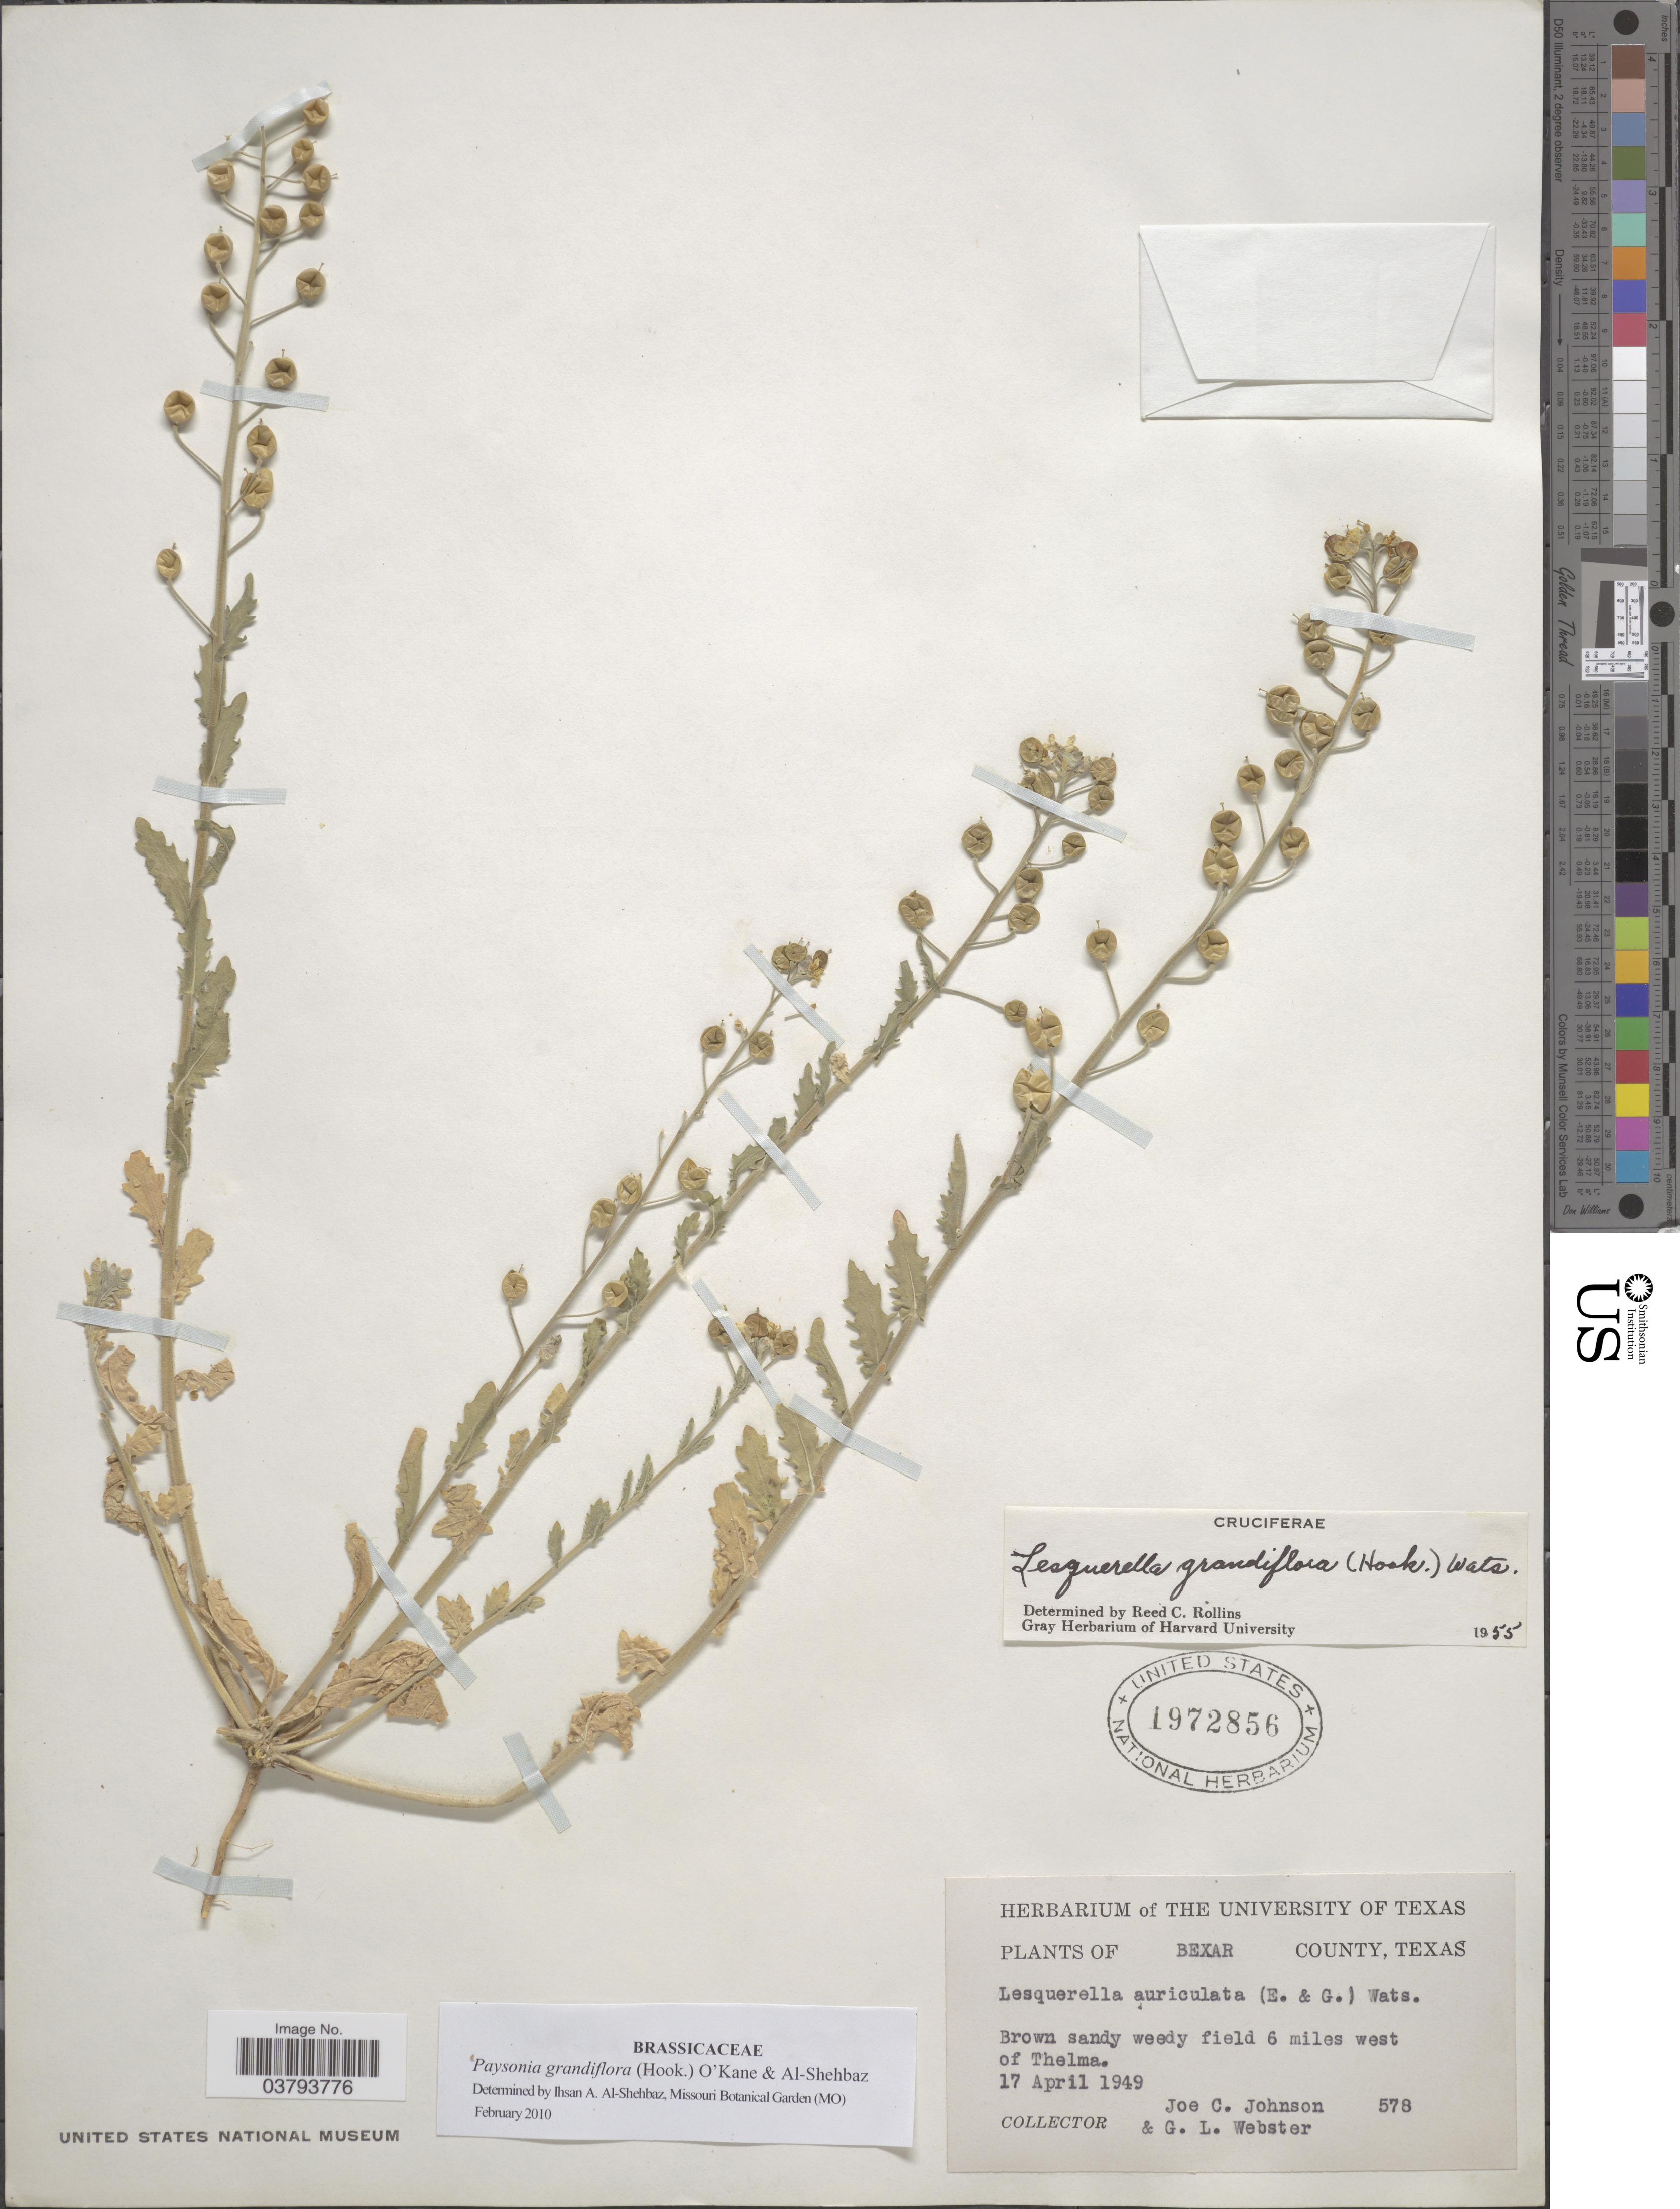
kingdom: Plantae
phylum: Tracheophyta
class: Magnoliopsida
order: Brassicales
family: Brassicaceae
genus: Lesquerella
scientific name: Lesquerella grandiflora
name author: S. Watson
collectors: J. C. Johnson & G. L. Webster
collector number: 578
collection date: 1949-04-17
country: United States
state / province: Texas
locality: Bexar County; Brown sandy weedy field 6 miles west of Thelma.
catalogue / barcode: US 1972856